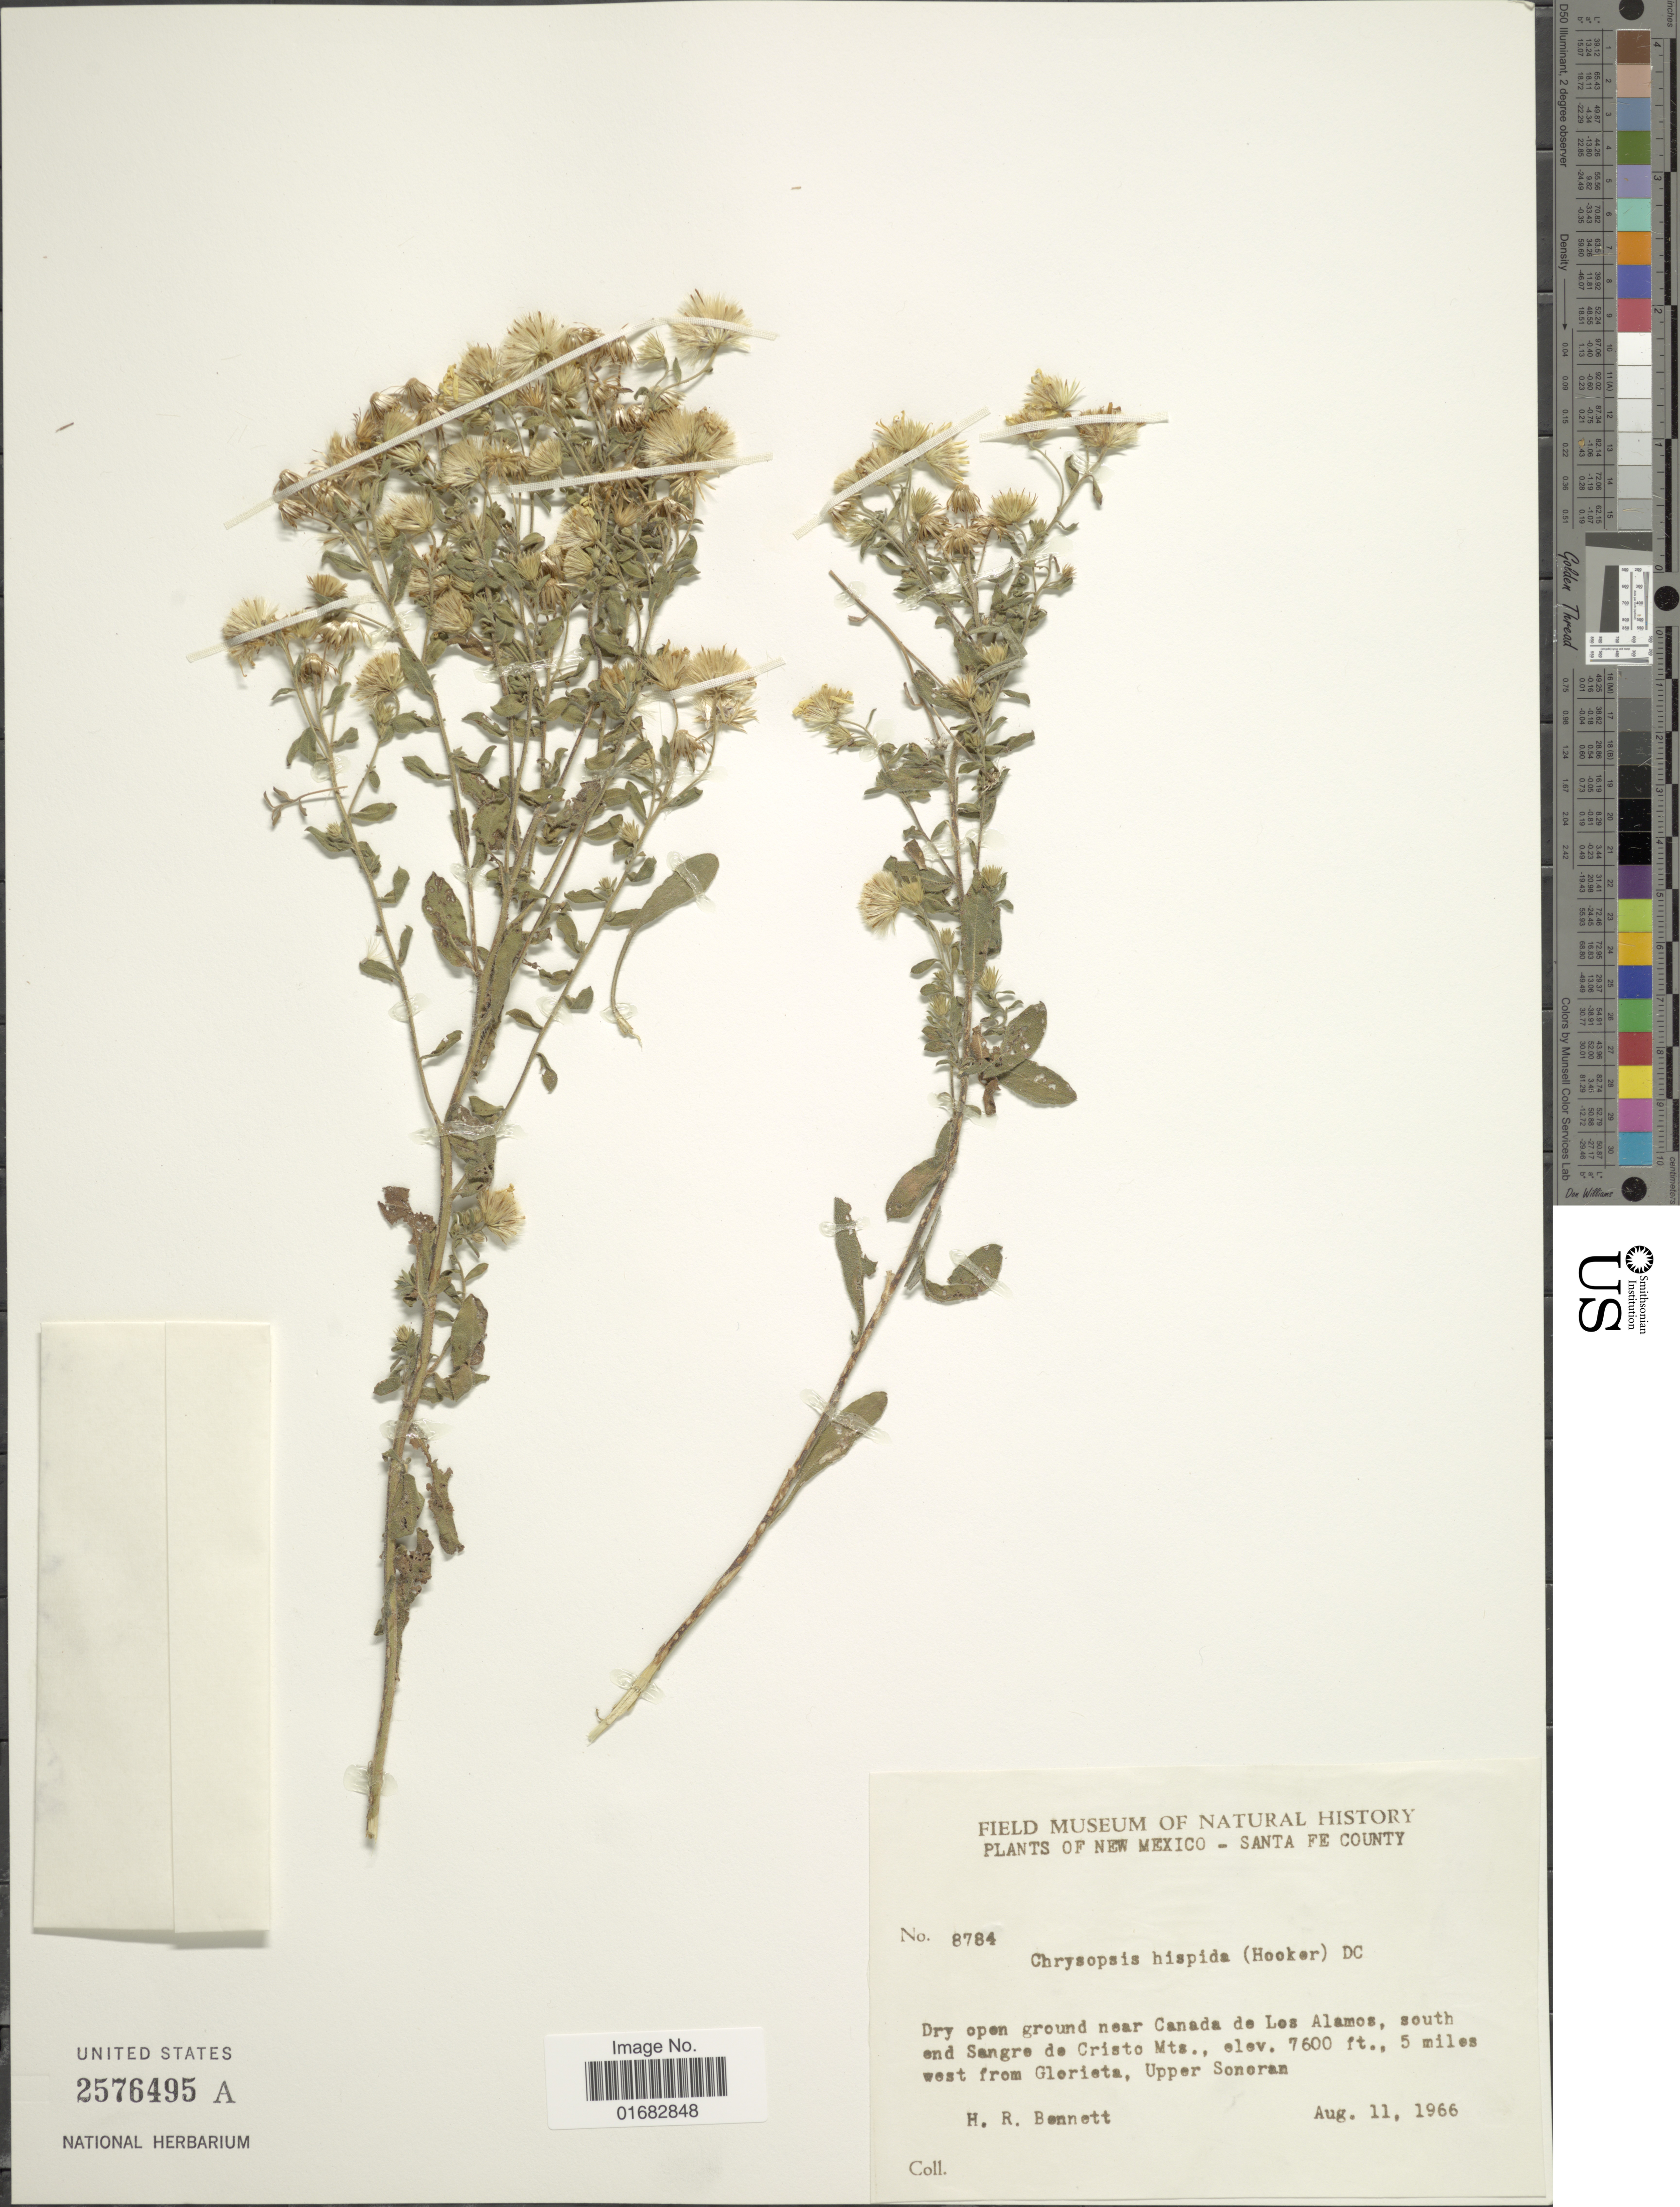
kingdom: Plantae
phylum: Tracheophyta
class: Magnoliopsida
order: Asterales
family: Asteraceae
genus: Heterotheca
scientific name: Heterotheca villosa var. hispida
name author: (Hook.) V.L. Harms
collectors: H. R. Bennett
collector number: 8784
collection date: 1966-08-11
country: United States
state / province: New Mexico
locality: Santa Fe County, Dry open ground near Canada de Los Alamos, south end Sangre de Cristo Mts., 5 miles west from Glorieta, Upper Sonoran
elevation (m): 2316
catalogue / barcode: US 2576495A